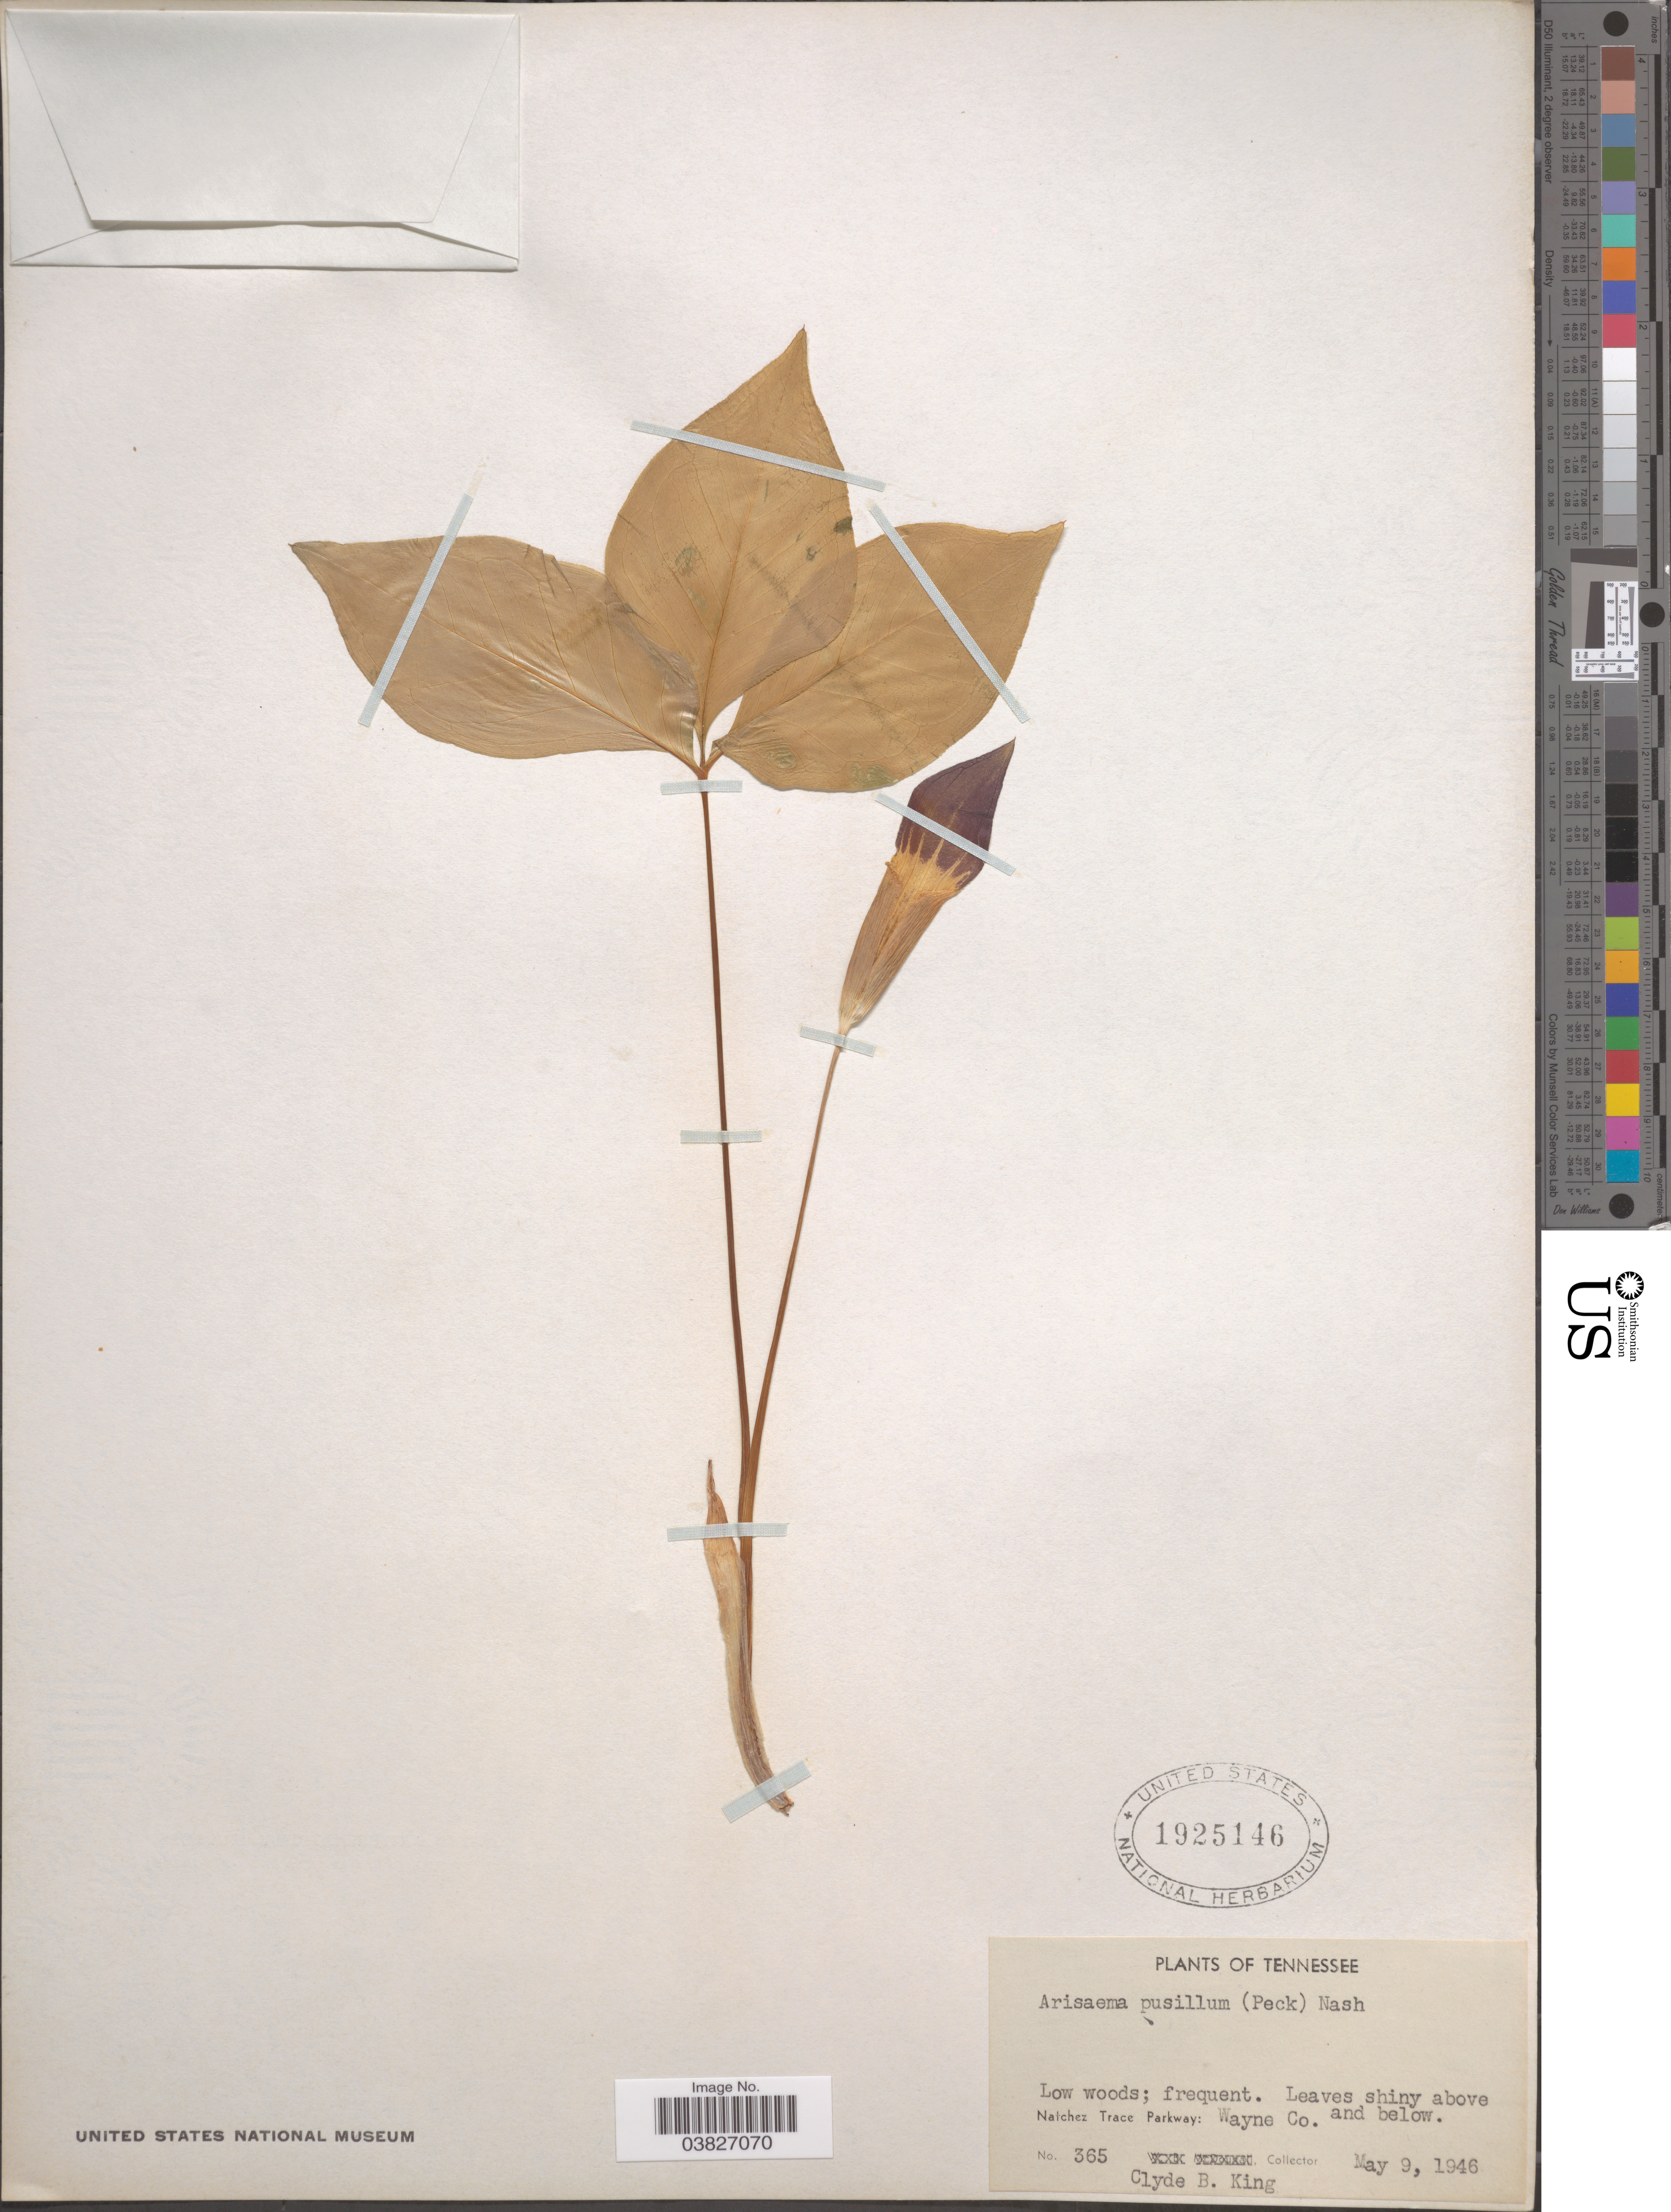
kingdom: Plantae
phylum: Tracheophyta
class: Liliopsida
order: Alismatales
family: Araceae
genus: Arisaema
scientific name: Arisaema pusillum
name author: Nash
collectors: C. King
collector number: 365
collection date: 1946-05-09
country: United States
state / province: Tennessee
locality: Natchez Trace Parkway: Wayne Co.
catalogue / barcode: US 1925146